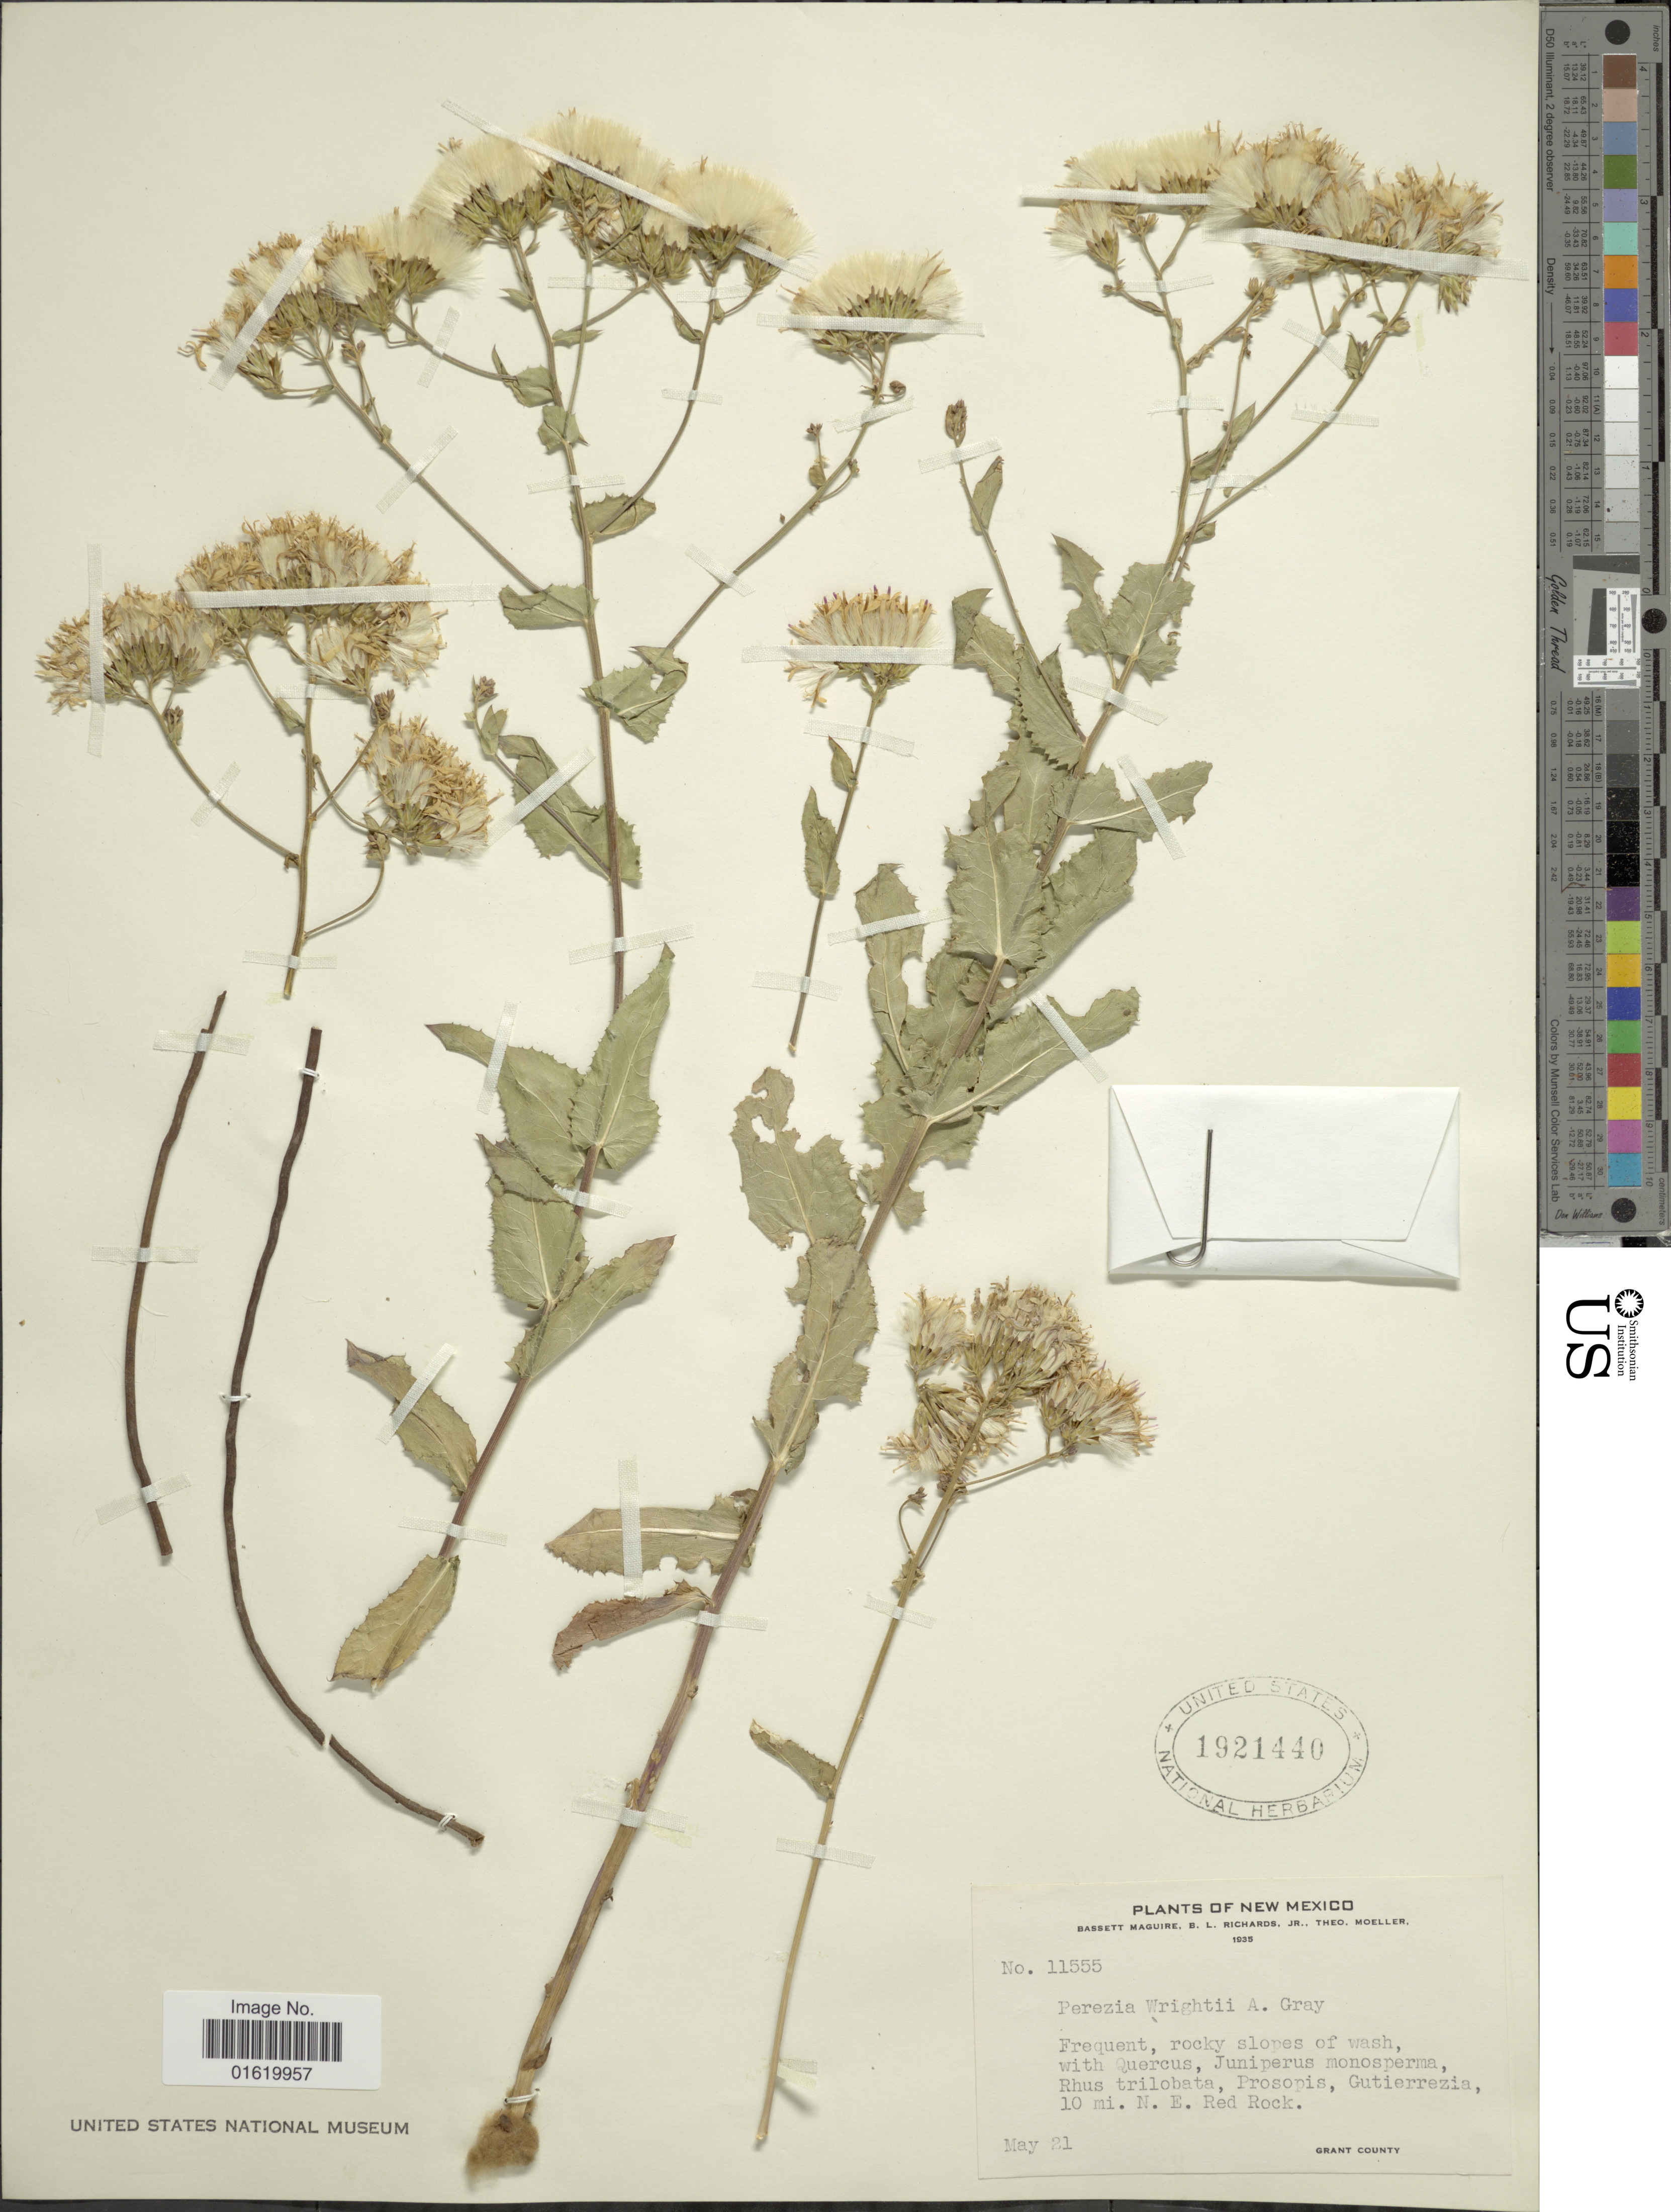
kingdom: Plantae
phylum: Tracheophyta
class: Magnoliopsida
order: Asterales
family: Asteraceae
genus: Acourtia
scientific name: Acourtia wrightii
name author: (A. Gray) Reveal & R.M. King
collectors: B. Maguire, B. Richards & T. Moeller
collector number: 11555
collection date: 1935-05-21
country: United States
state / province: New Mexico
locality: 10 mi. N.E. of Red Rock. Grant County.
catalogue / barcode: US 1921440